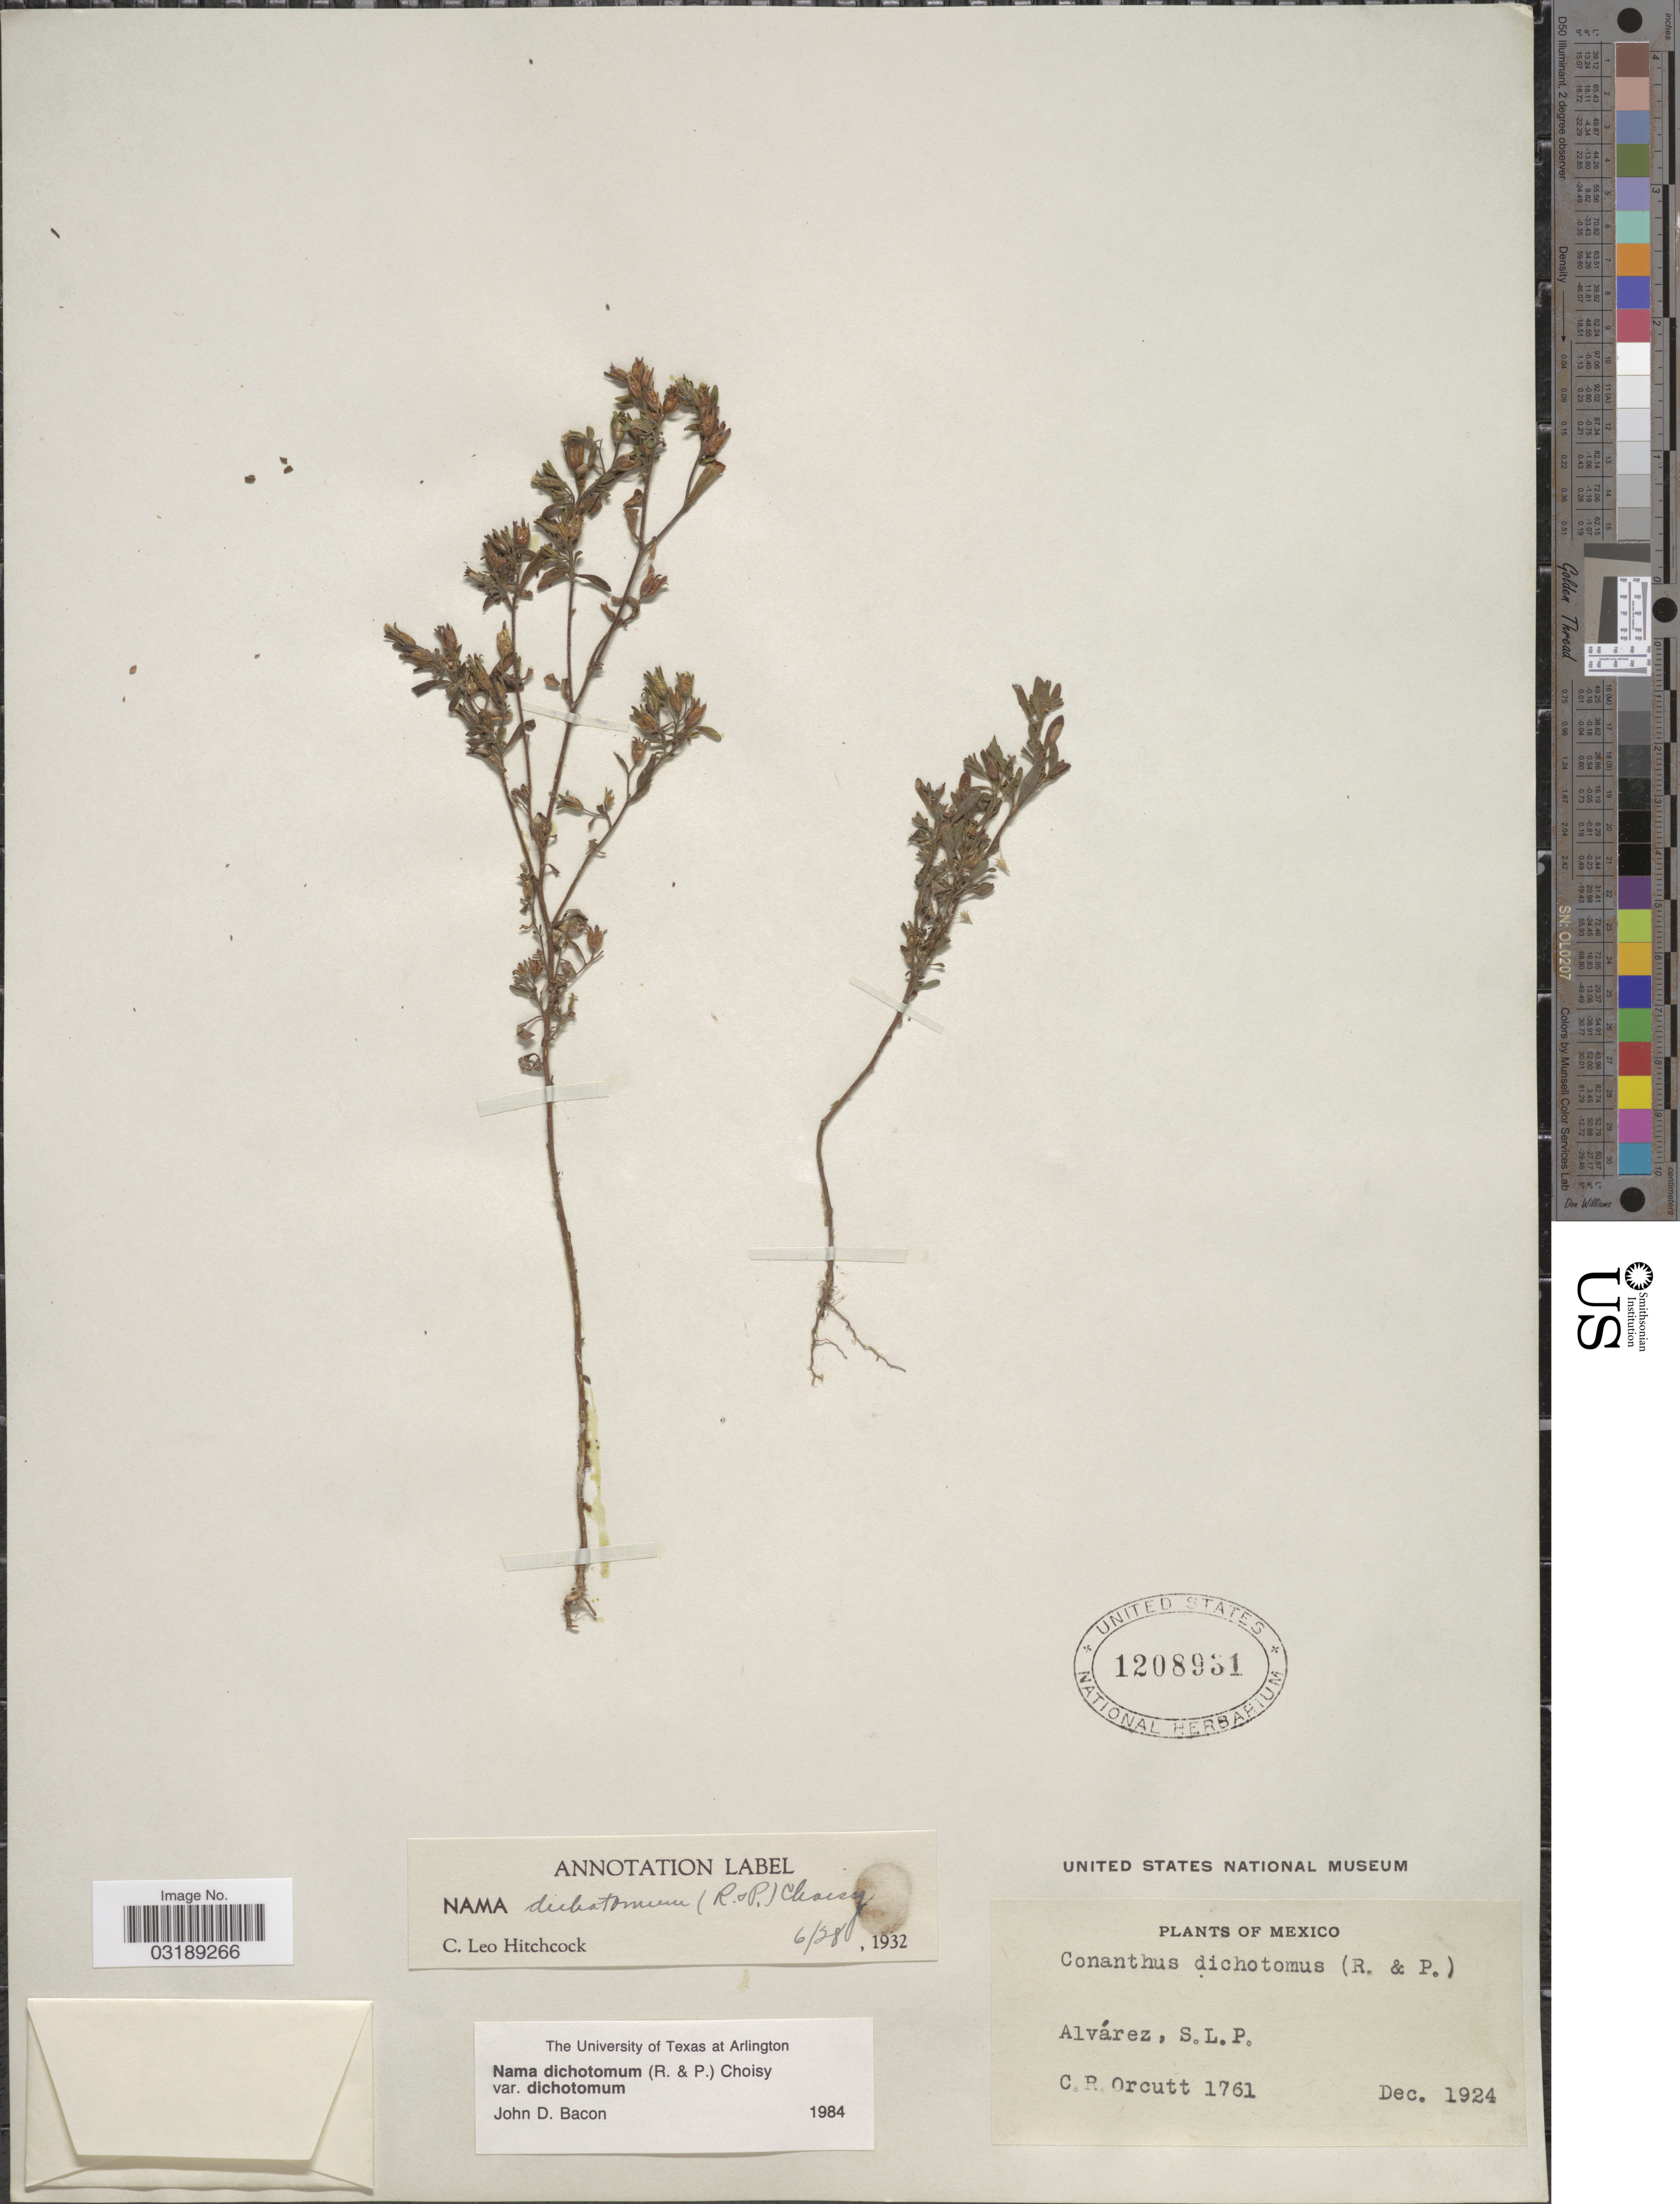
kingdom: Plantae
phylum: Tracheophyta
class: Magnoliopsida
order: Boraginales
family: Namaceae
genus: Nama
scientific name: Nama dichotoma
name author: (Ruiz & Pav.) Choisy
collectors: C. R. Orcutt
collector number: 1761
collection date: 1924-12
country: Mexico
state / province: San Luis Potosí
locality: Alvárez, S.L.P.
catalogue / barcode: US 1208931